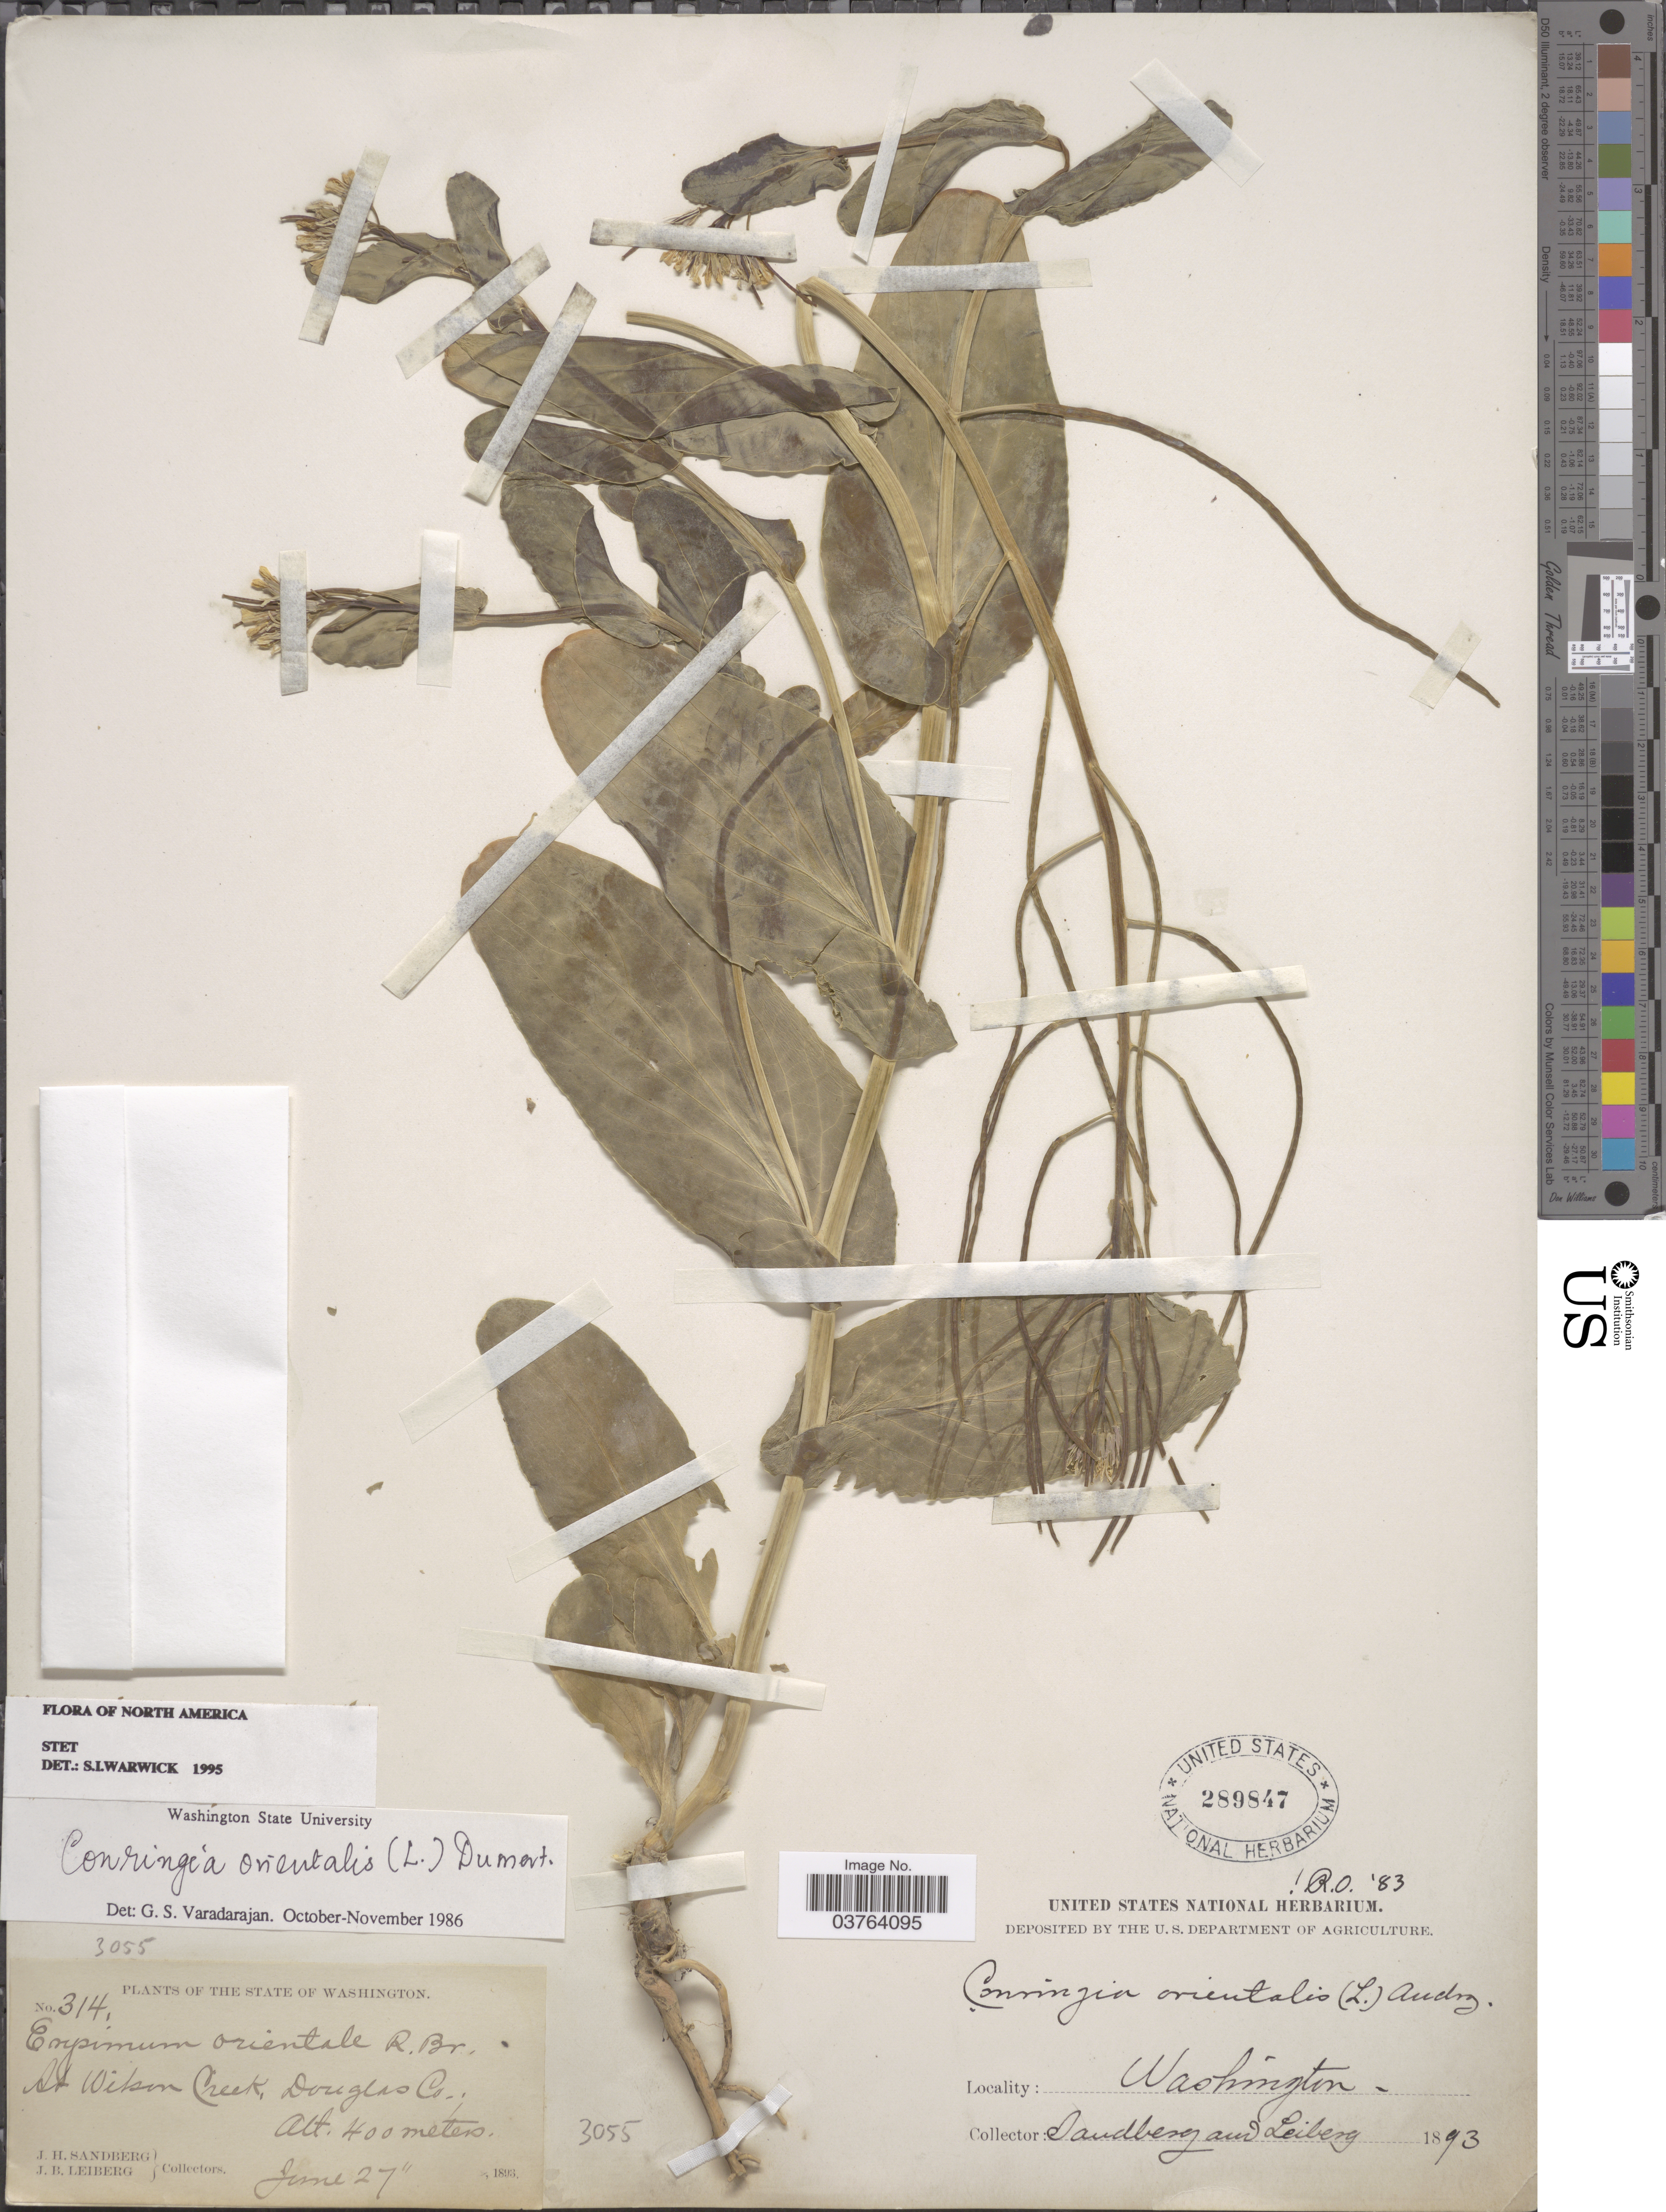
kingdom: Plantae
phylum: Tracheophyta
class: Magnoliopsida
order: Brassicales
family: Brassicaceae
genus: Conringia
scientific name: Conringia orientalis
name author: (L.) C. Presl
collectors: J. H. Sandberg & J. B. Leiberg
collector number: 314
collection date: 1893-06-27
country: United States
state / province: Washington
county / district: Douglas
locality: At Wilson Creek, Douglas Co.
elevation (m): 400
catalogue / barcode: US 289847